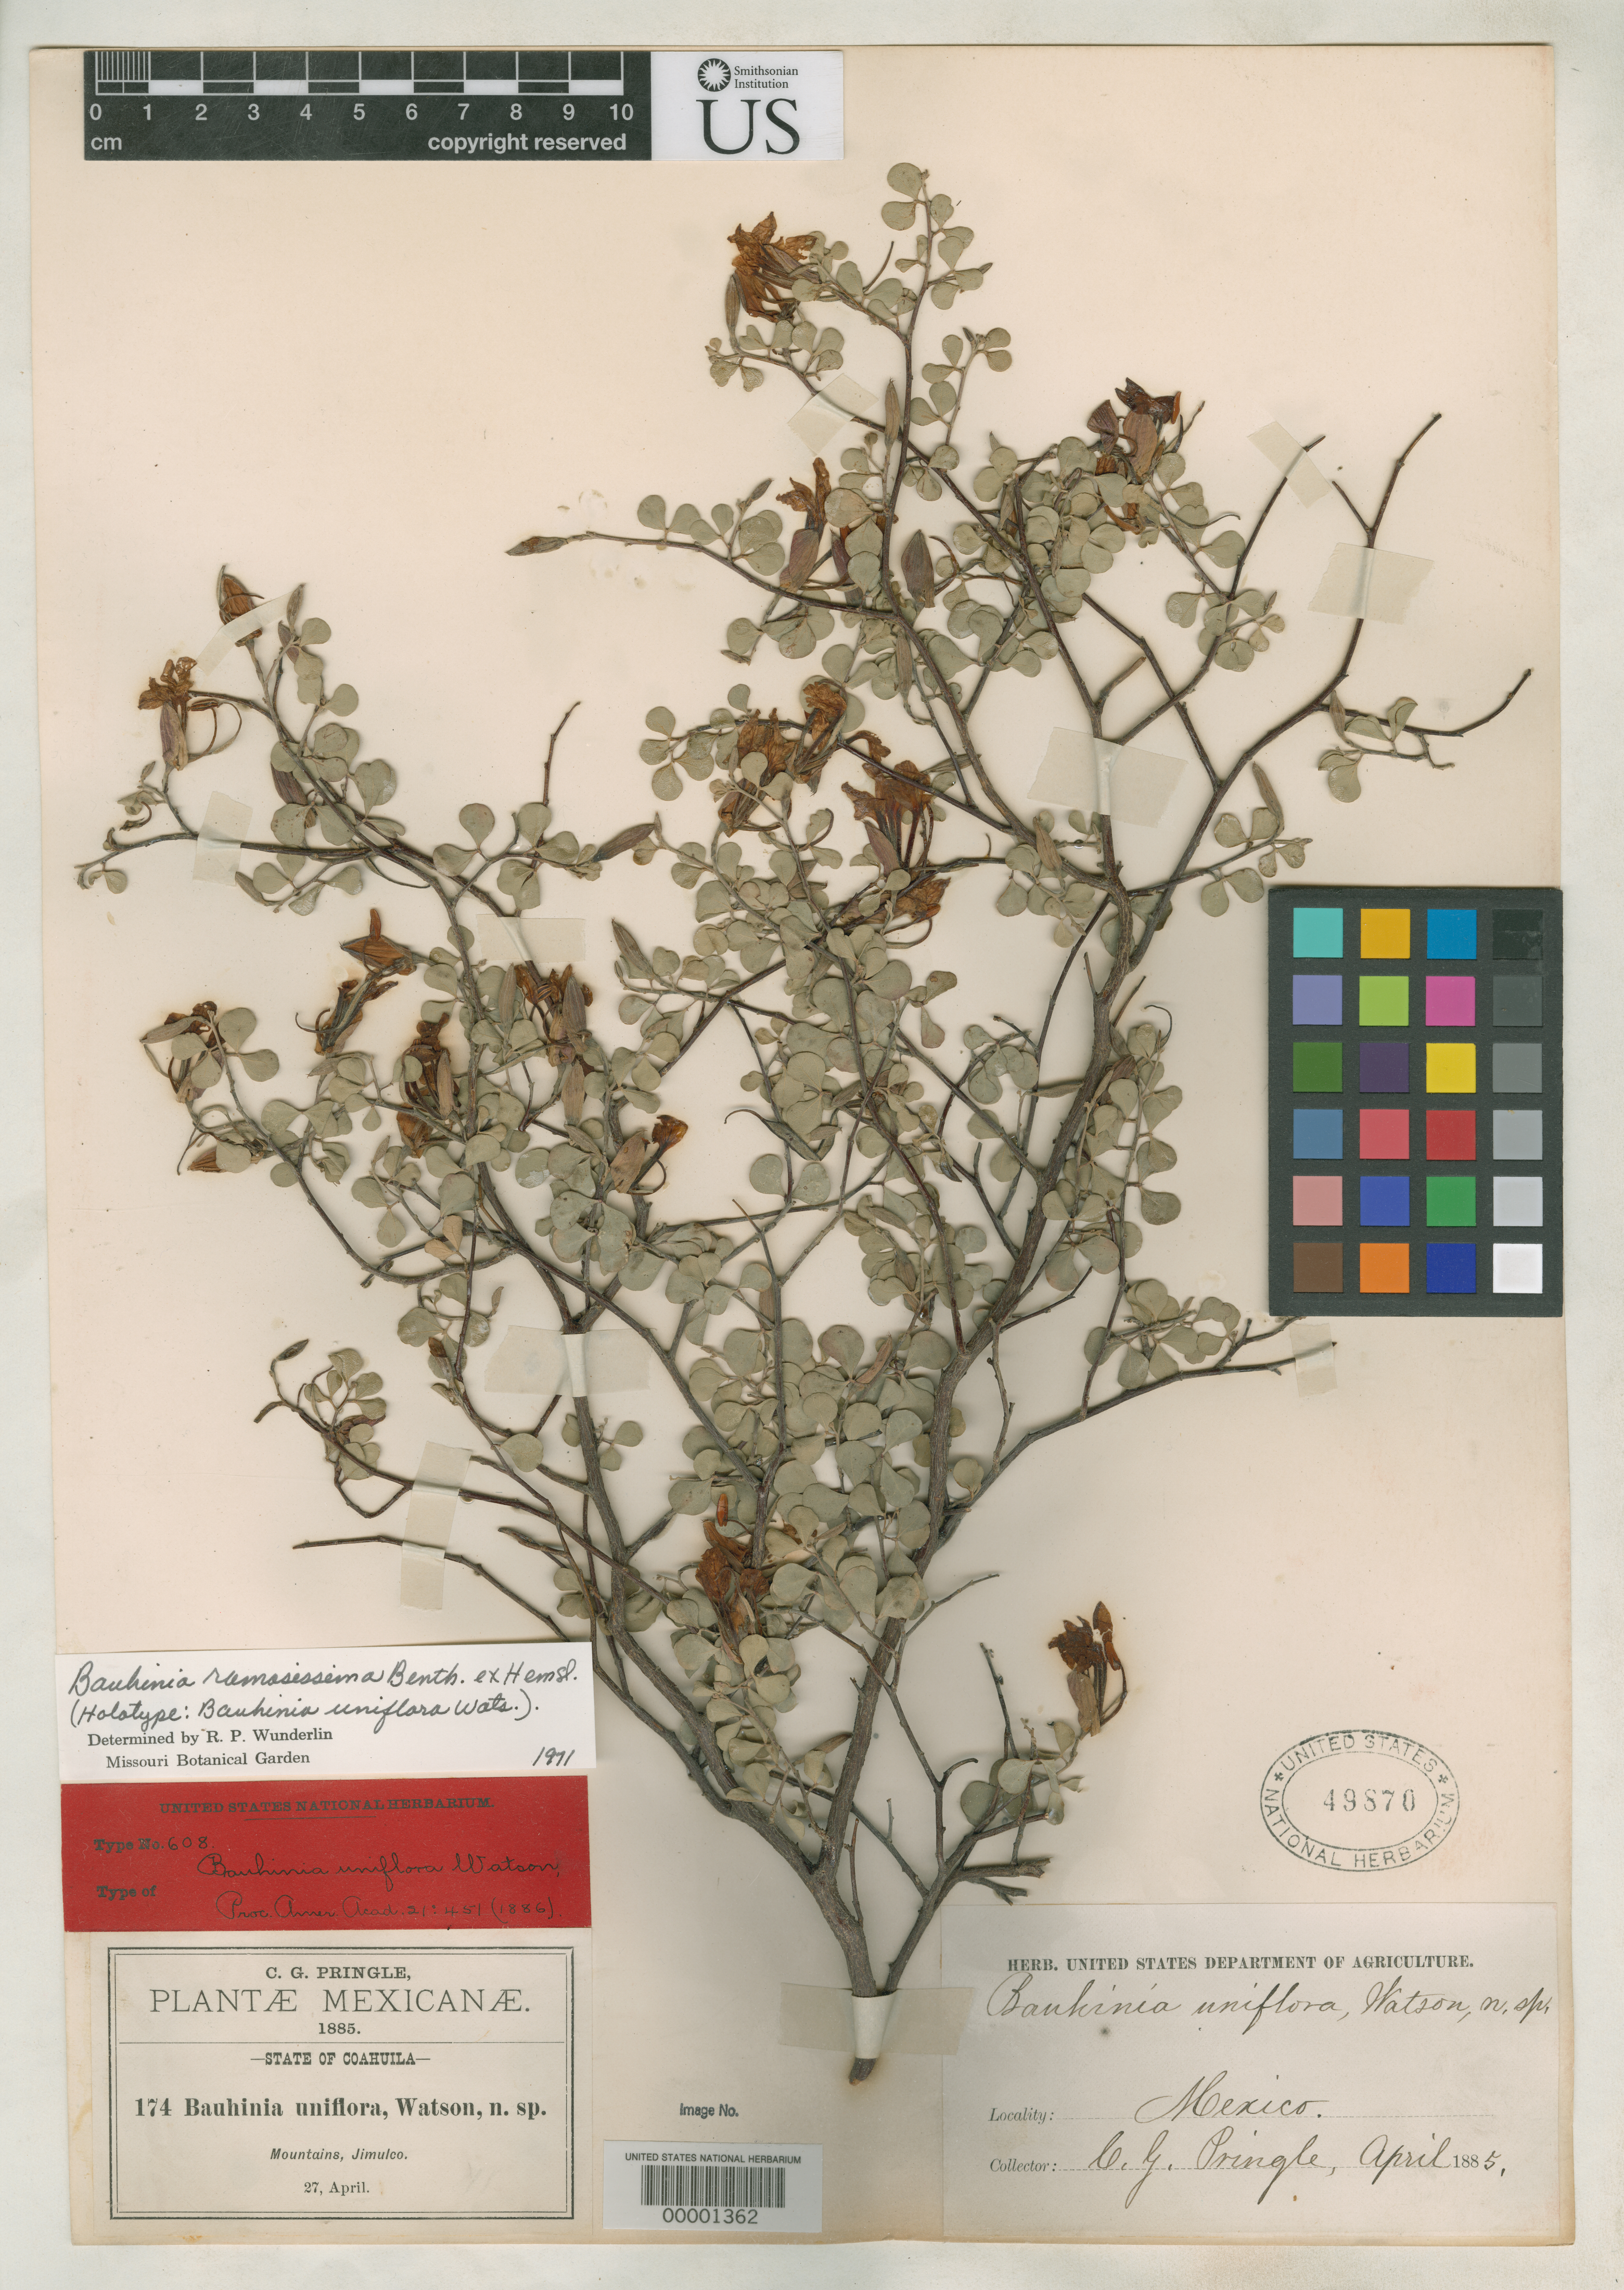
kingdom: Plantae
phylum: Tracheophyta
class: Magnoliopsida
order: Fabales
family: Fabaceae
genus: Bauhinia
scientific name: Bauhinia uniflora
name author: S. Watson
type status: Isotype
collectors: C. G. Pringle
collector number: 174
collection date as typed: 27 Apr 1885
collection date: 1885-04-27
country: Mexico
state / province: Coahuila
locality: Mountains, Jimulco.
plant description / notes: Erroneously annotated (1971) and cited (1981, Ann. Missouri Bot. Gard. 70: 121) as "holotype" by R.P. Wunderlin; not an effectively lectotypification, the holotype is a single sheet at GH (W. Kittredge, email comm. to J.K. Boggan, 10 Sep 2012)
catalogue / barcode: US 49870